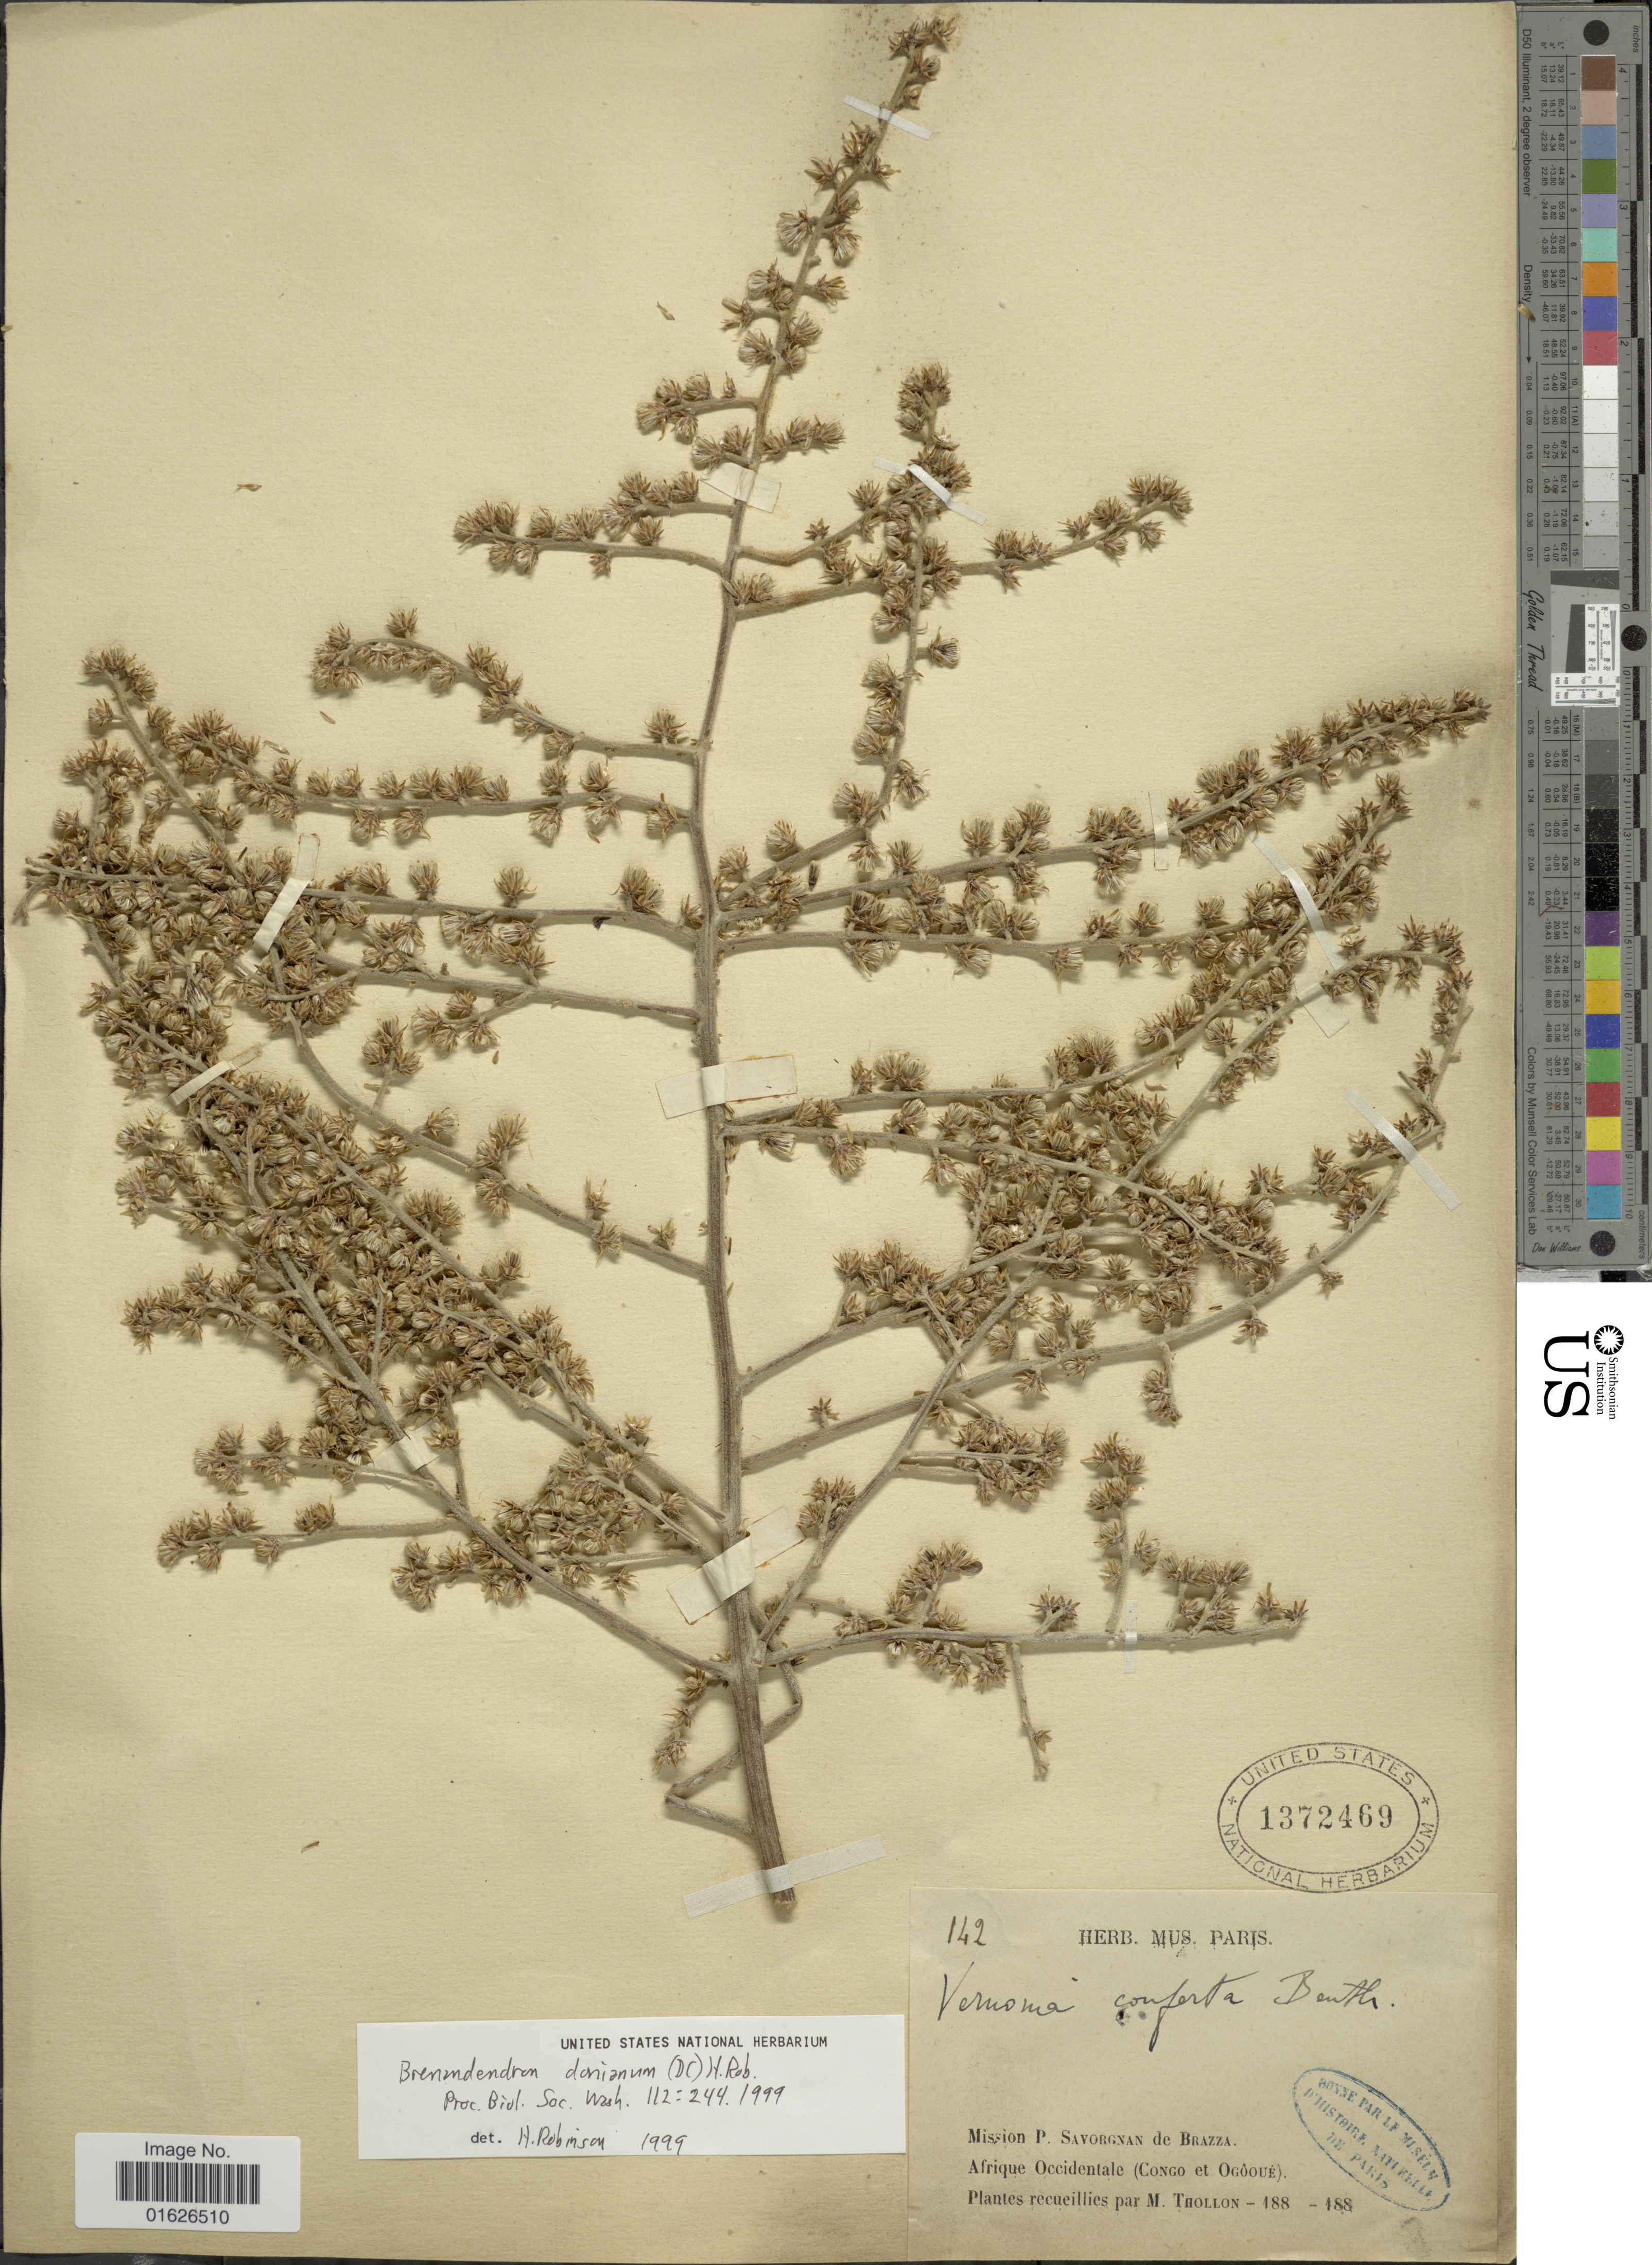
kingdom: Plantae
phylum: Tracheophyta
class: Magnoliopsida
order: Asterales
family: Asteraceae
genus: Brenandendron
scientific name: Brenandendron donianum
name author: (DC.) H. Rob.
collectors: M. Thollon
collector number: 142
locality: Mission P. Savorgnan de Brazza [=collector?], Afrique Occidentale ( Congo et Ogooue ).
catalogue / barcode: US 1372469